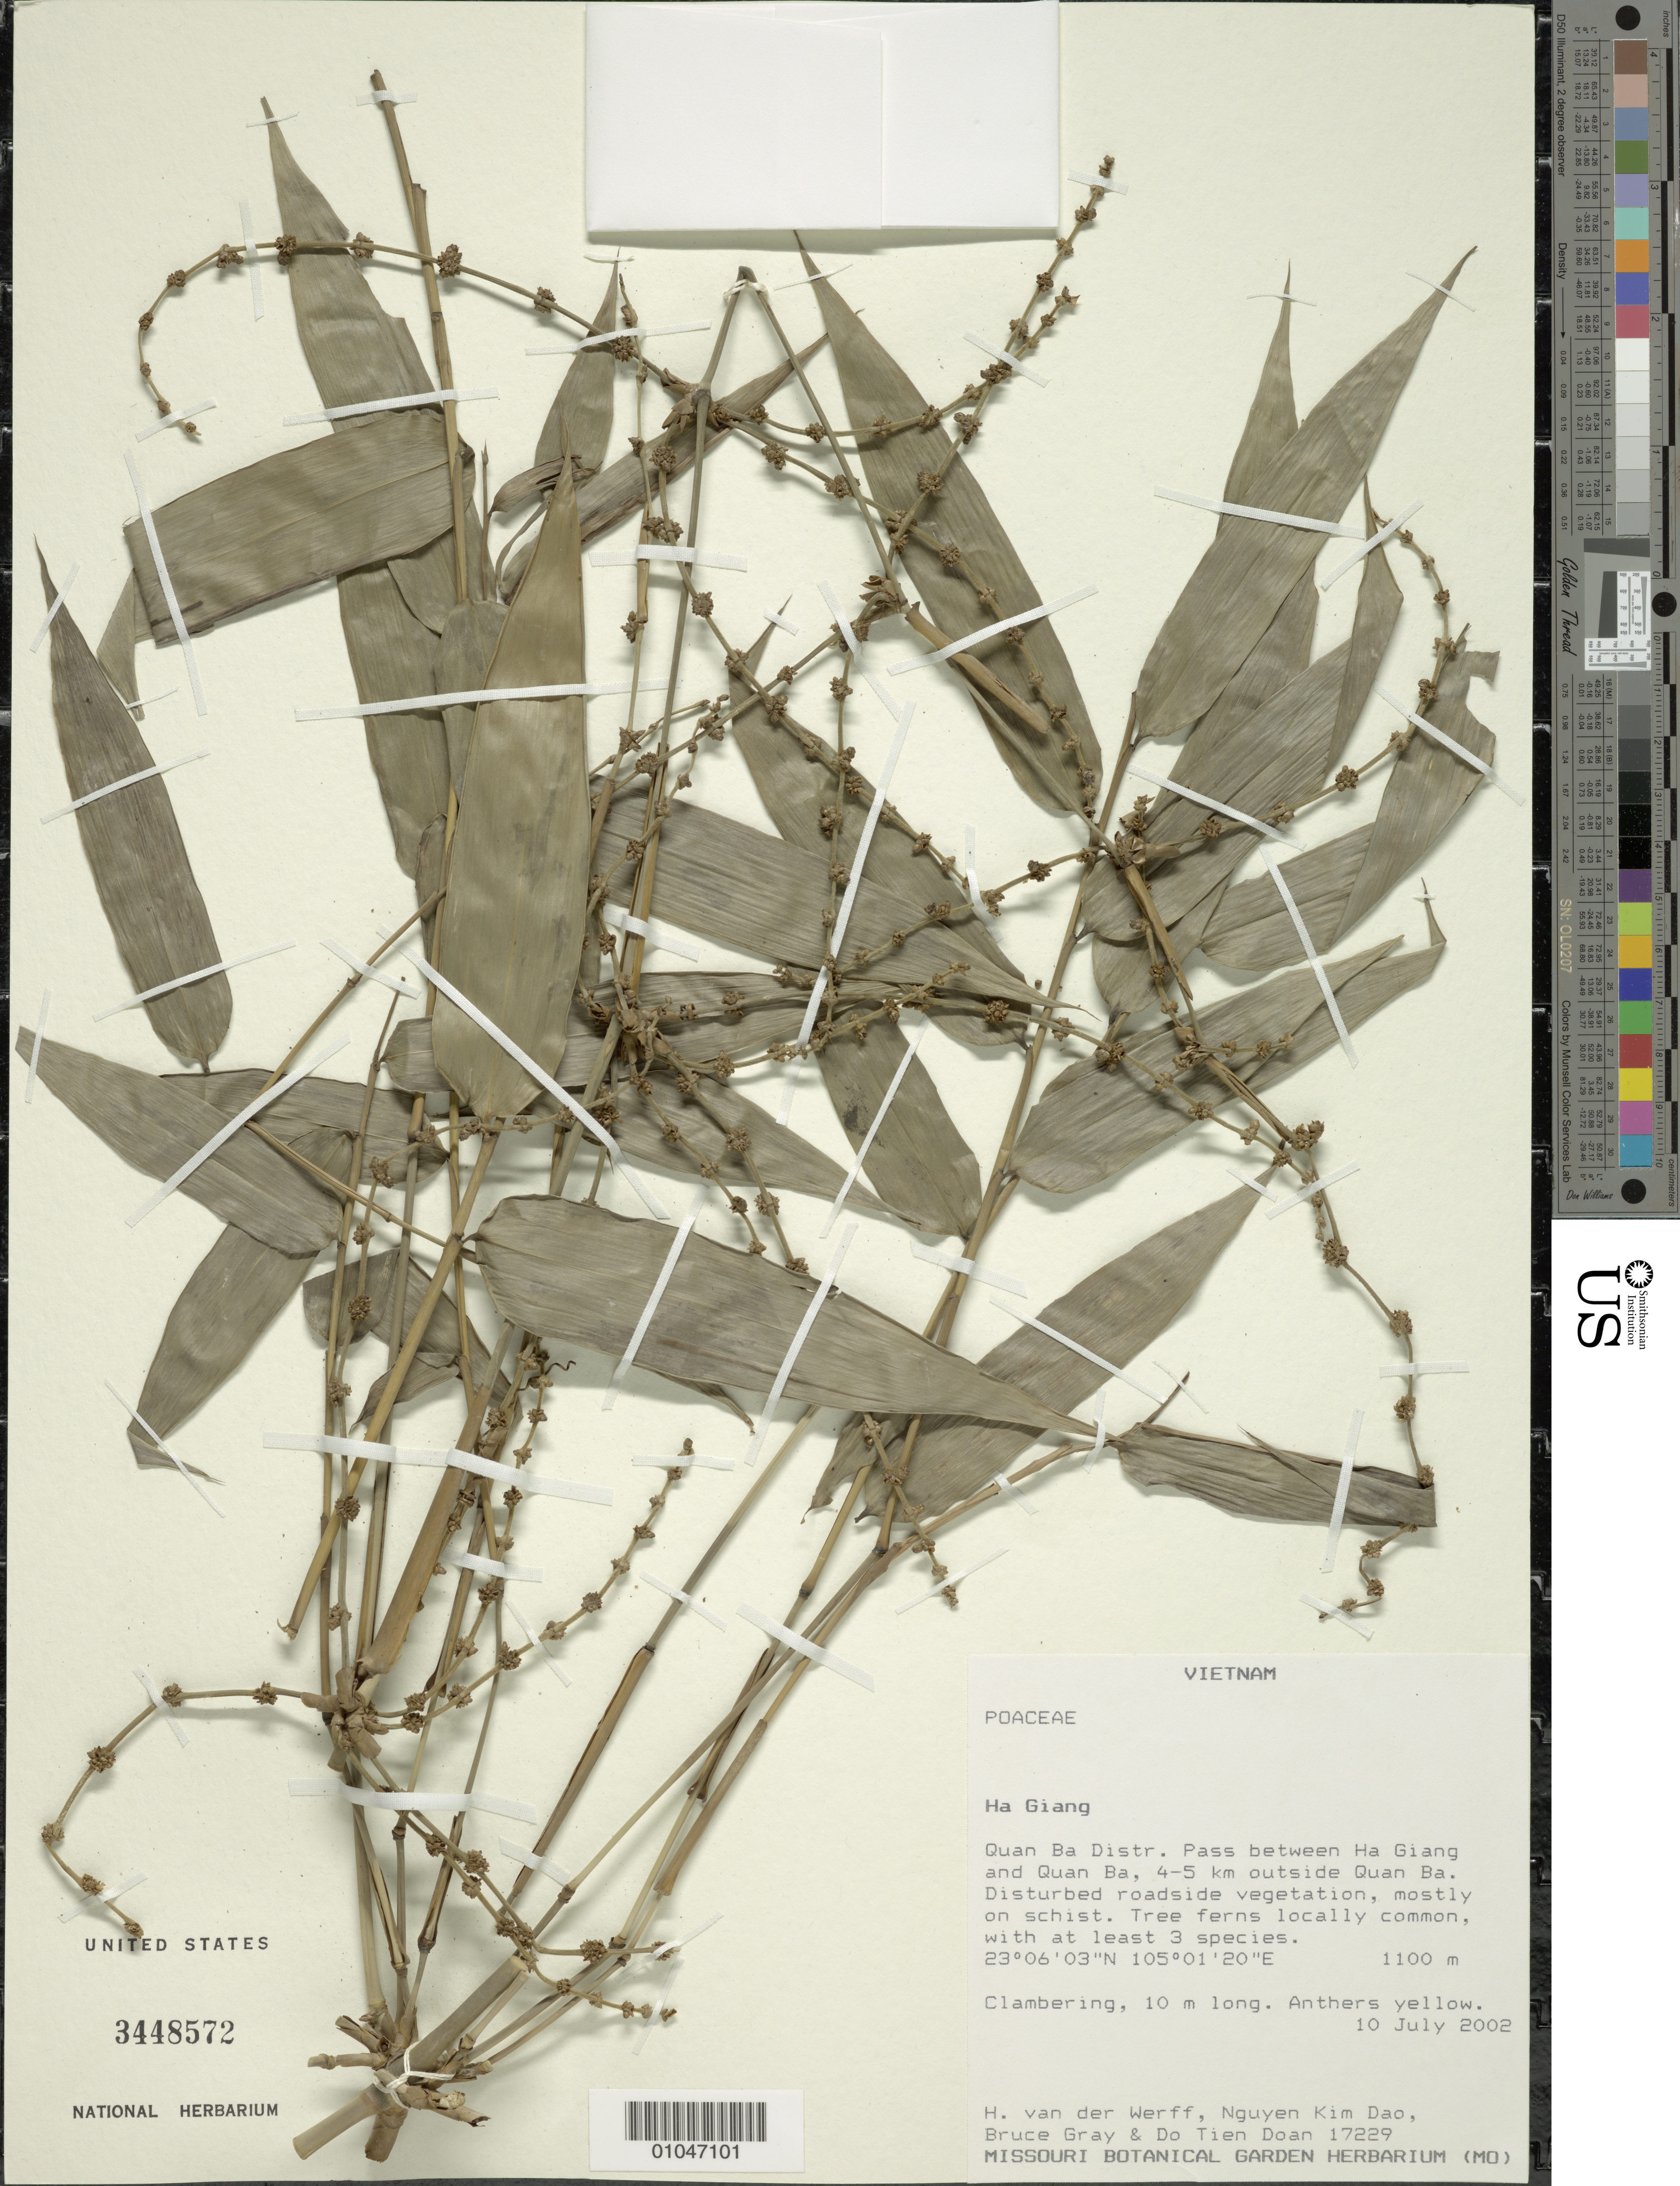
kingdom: Plantae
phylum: Tracheophyta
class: Liliopsida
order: Poales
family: Poaceae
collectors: H. van der Werff, N. Dao, B. Gray & D. Doan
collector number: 17229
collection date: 2002-07-10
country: Vietnam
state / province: Hà Giang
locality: Pass between Ha Giang and Quan Ba, 4-5 km outside Quan Ba, Quan Ba Distr.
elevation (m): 1100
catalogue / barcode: US 3448572